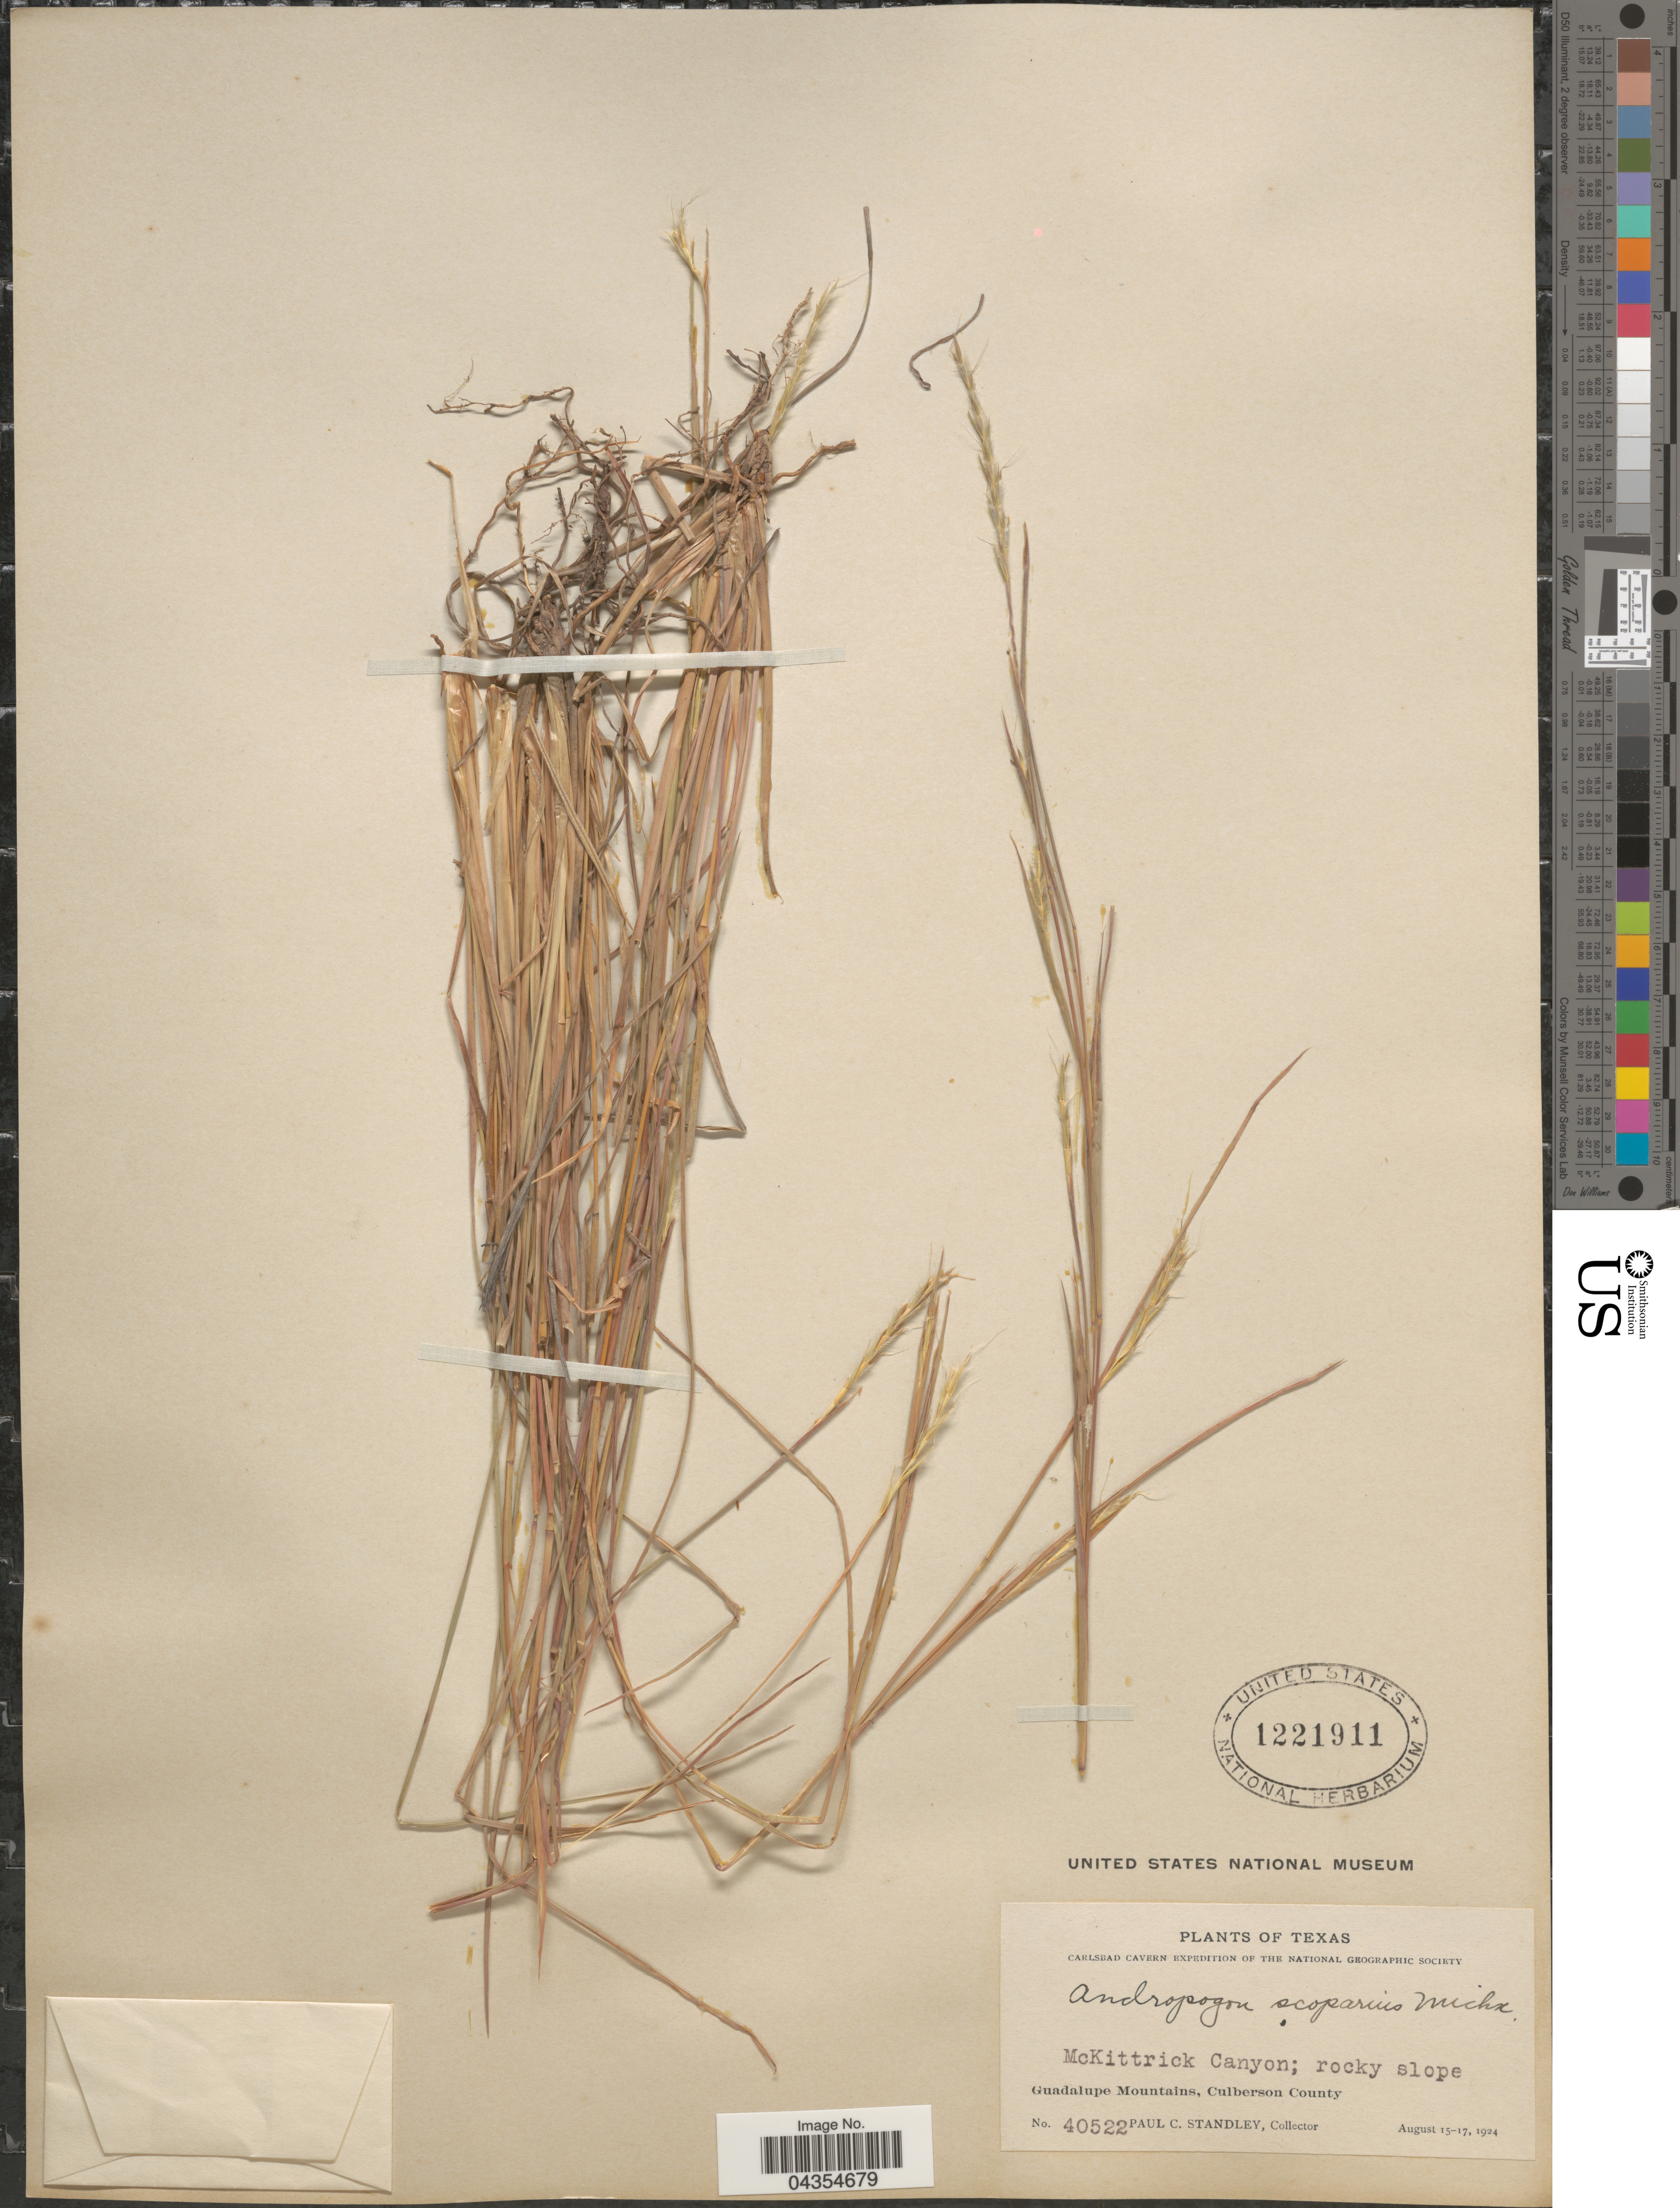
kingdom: Plantae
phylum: Tracheophyta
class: Liliopsida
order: Poales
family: Poaceae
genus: Schizachyrium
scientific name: Schizachyrium scoparium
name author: (Michx.) Nash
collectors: P. C. Standley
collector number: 40522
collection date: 1924-08-15/1924-08-17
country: United States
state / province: Texas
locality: Carlsbad Cavern Expedition of the National Geographic Society. McKittrick Canyon. Guadalupe Mountains, Culberson County.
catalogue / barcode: US 1221911